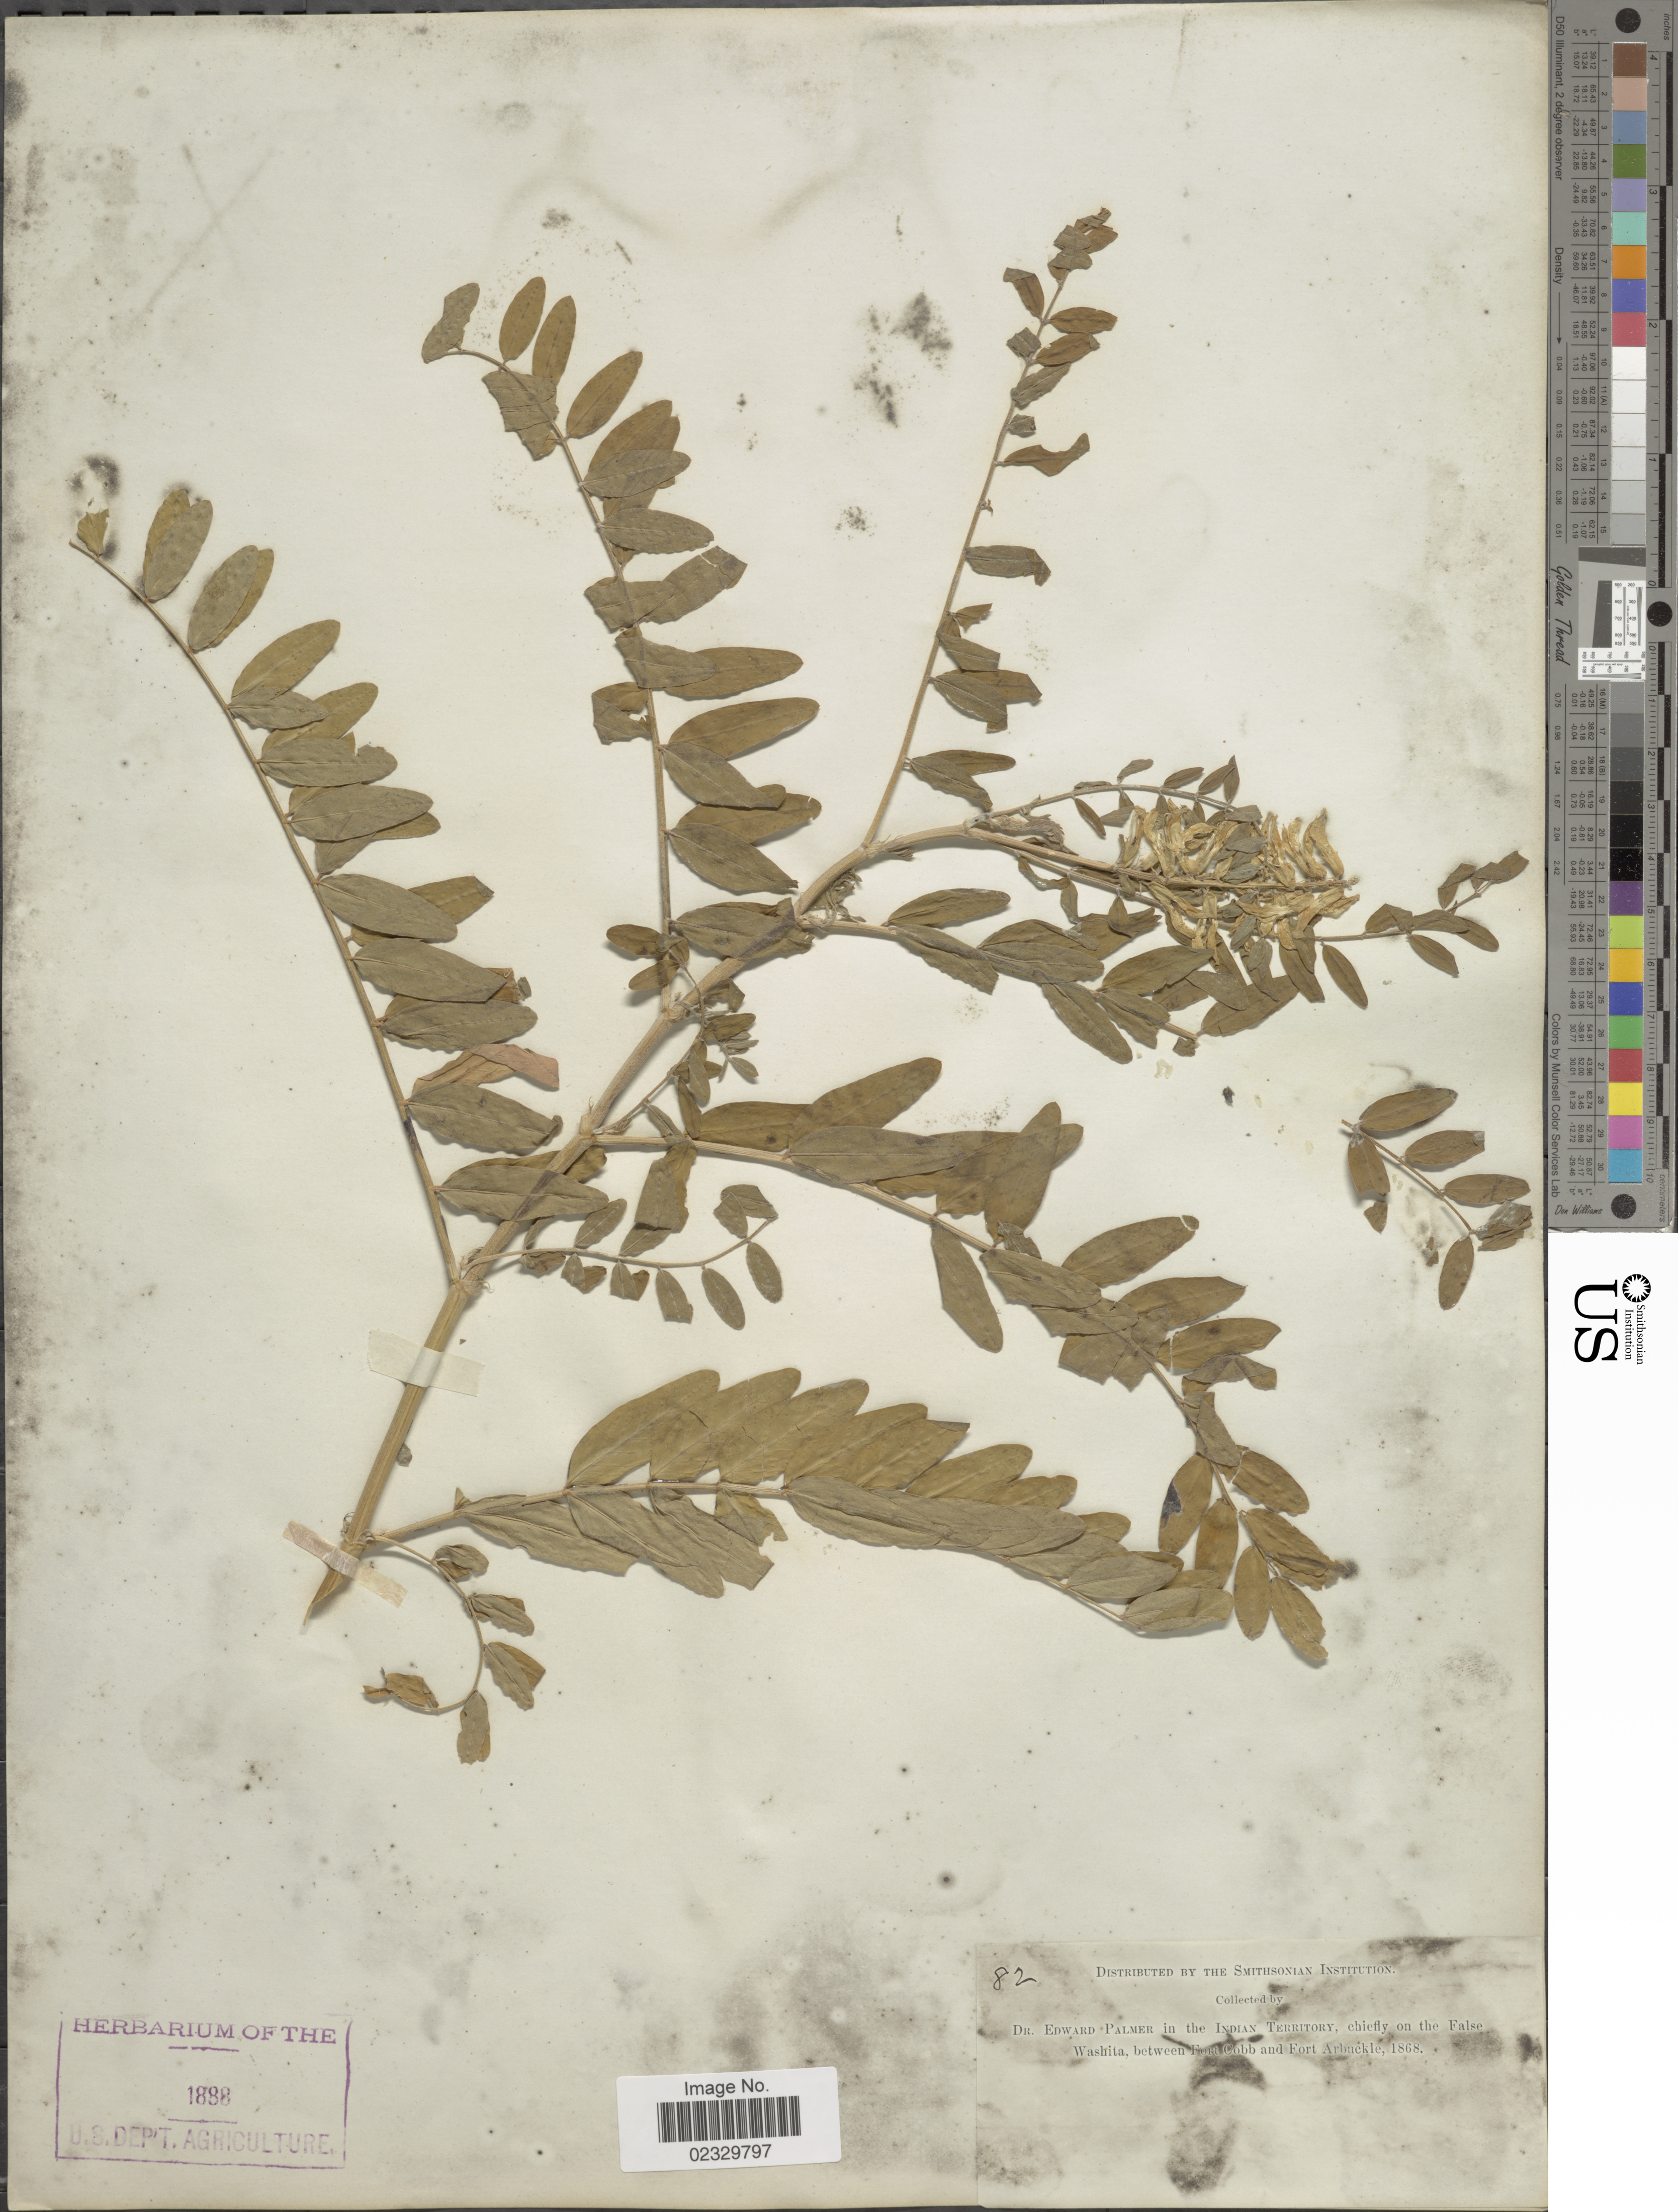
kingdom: Plantae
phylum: Tracheophyta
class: Magnoliopsida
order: Fabales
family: Fabaceae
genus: Astragalus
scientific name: Astragalus canadensis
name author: L.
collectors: E. Palmer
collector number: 82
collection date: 1868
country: United States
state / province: Oklahoma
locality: Indian Territory, chiefly on the False Washita, between Fort Cobb and Fort Arbuckle